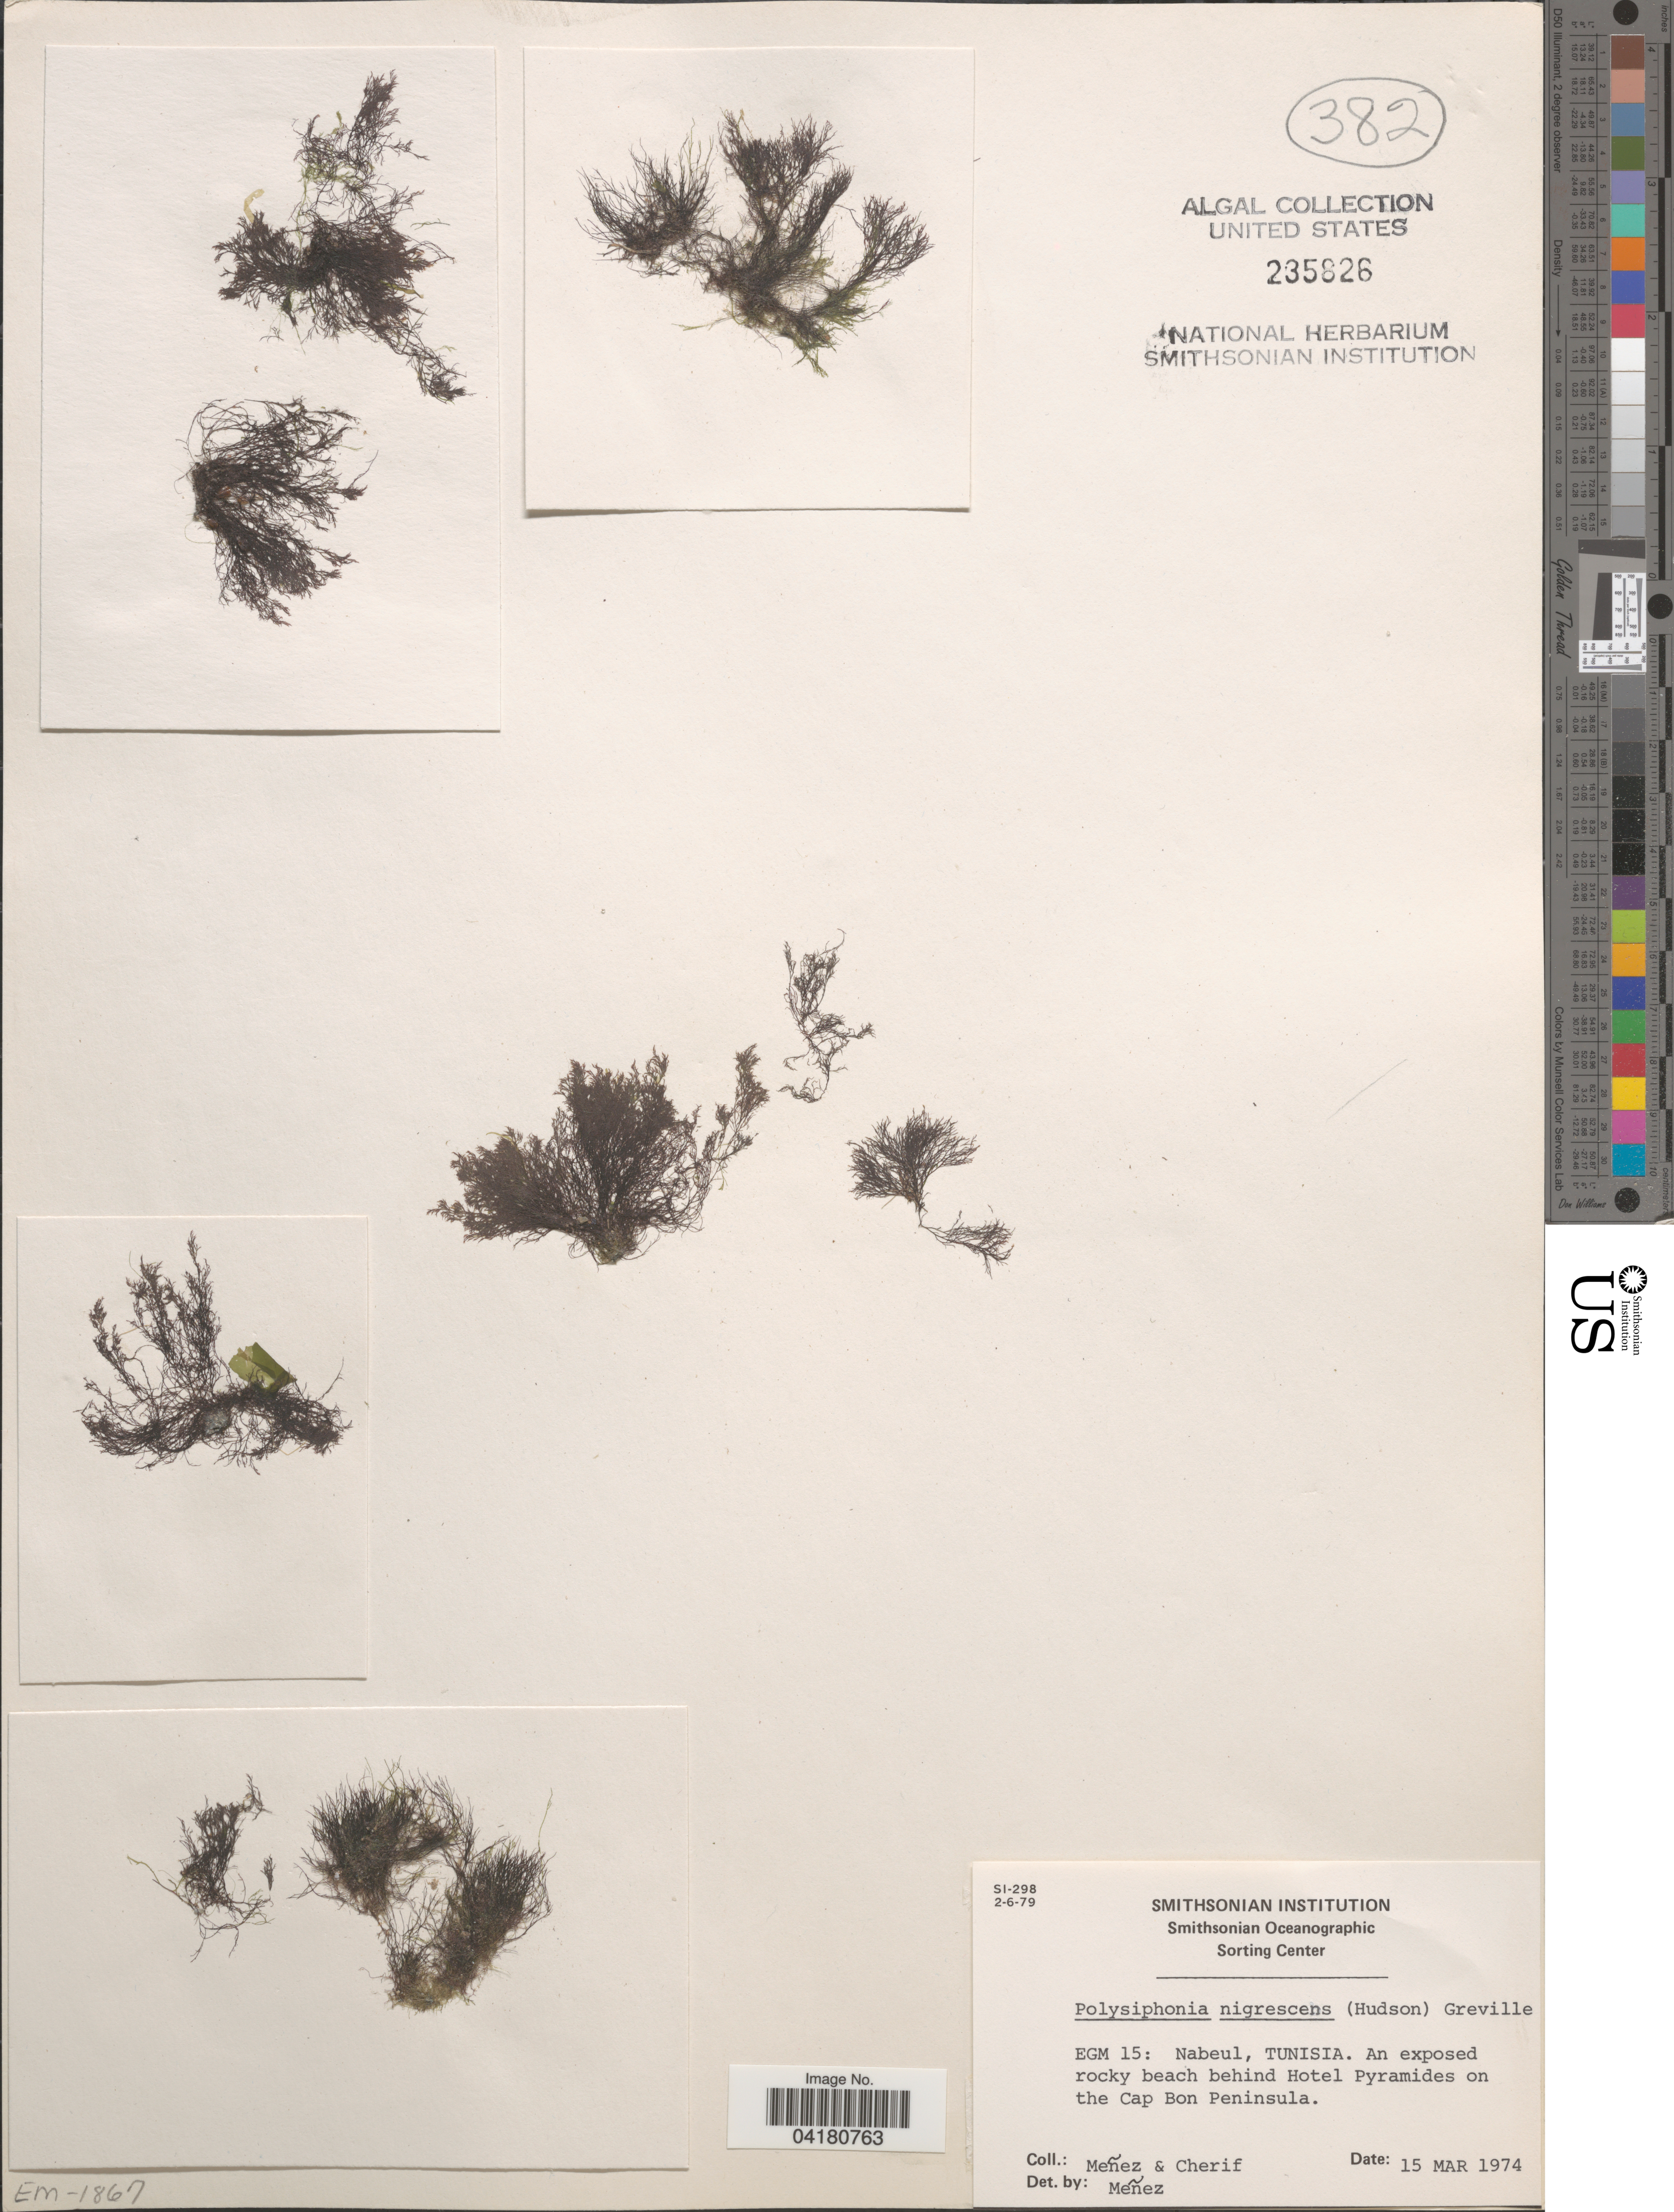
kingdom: Plantae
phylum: Rhodophyta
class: Florideophyceae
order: Ceramiales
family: Rhodomelaceae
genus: Vertebrata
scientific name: Vertebrata fucoides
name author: (Hudson) Kuntze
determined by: Algae name updating Project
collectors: Menez & -. Cherif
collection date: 1974-03-15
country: Tunisia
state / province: Nabeul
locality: EGM 15: An exposed rocky beach behind Hotel Pyramides on the Cap Bon Peninsula.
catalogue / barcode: US 235826